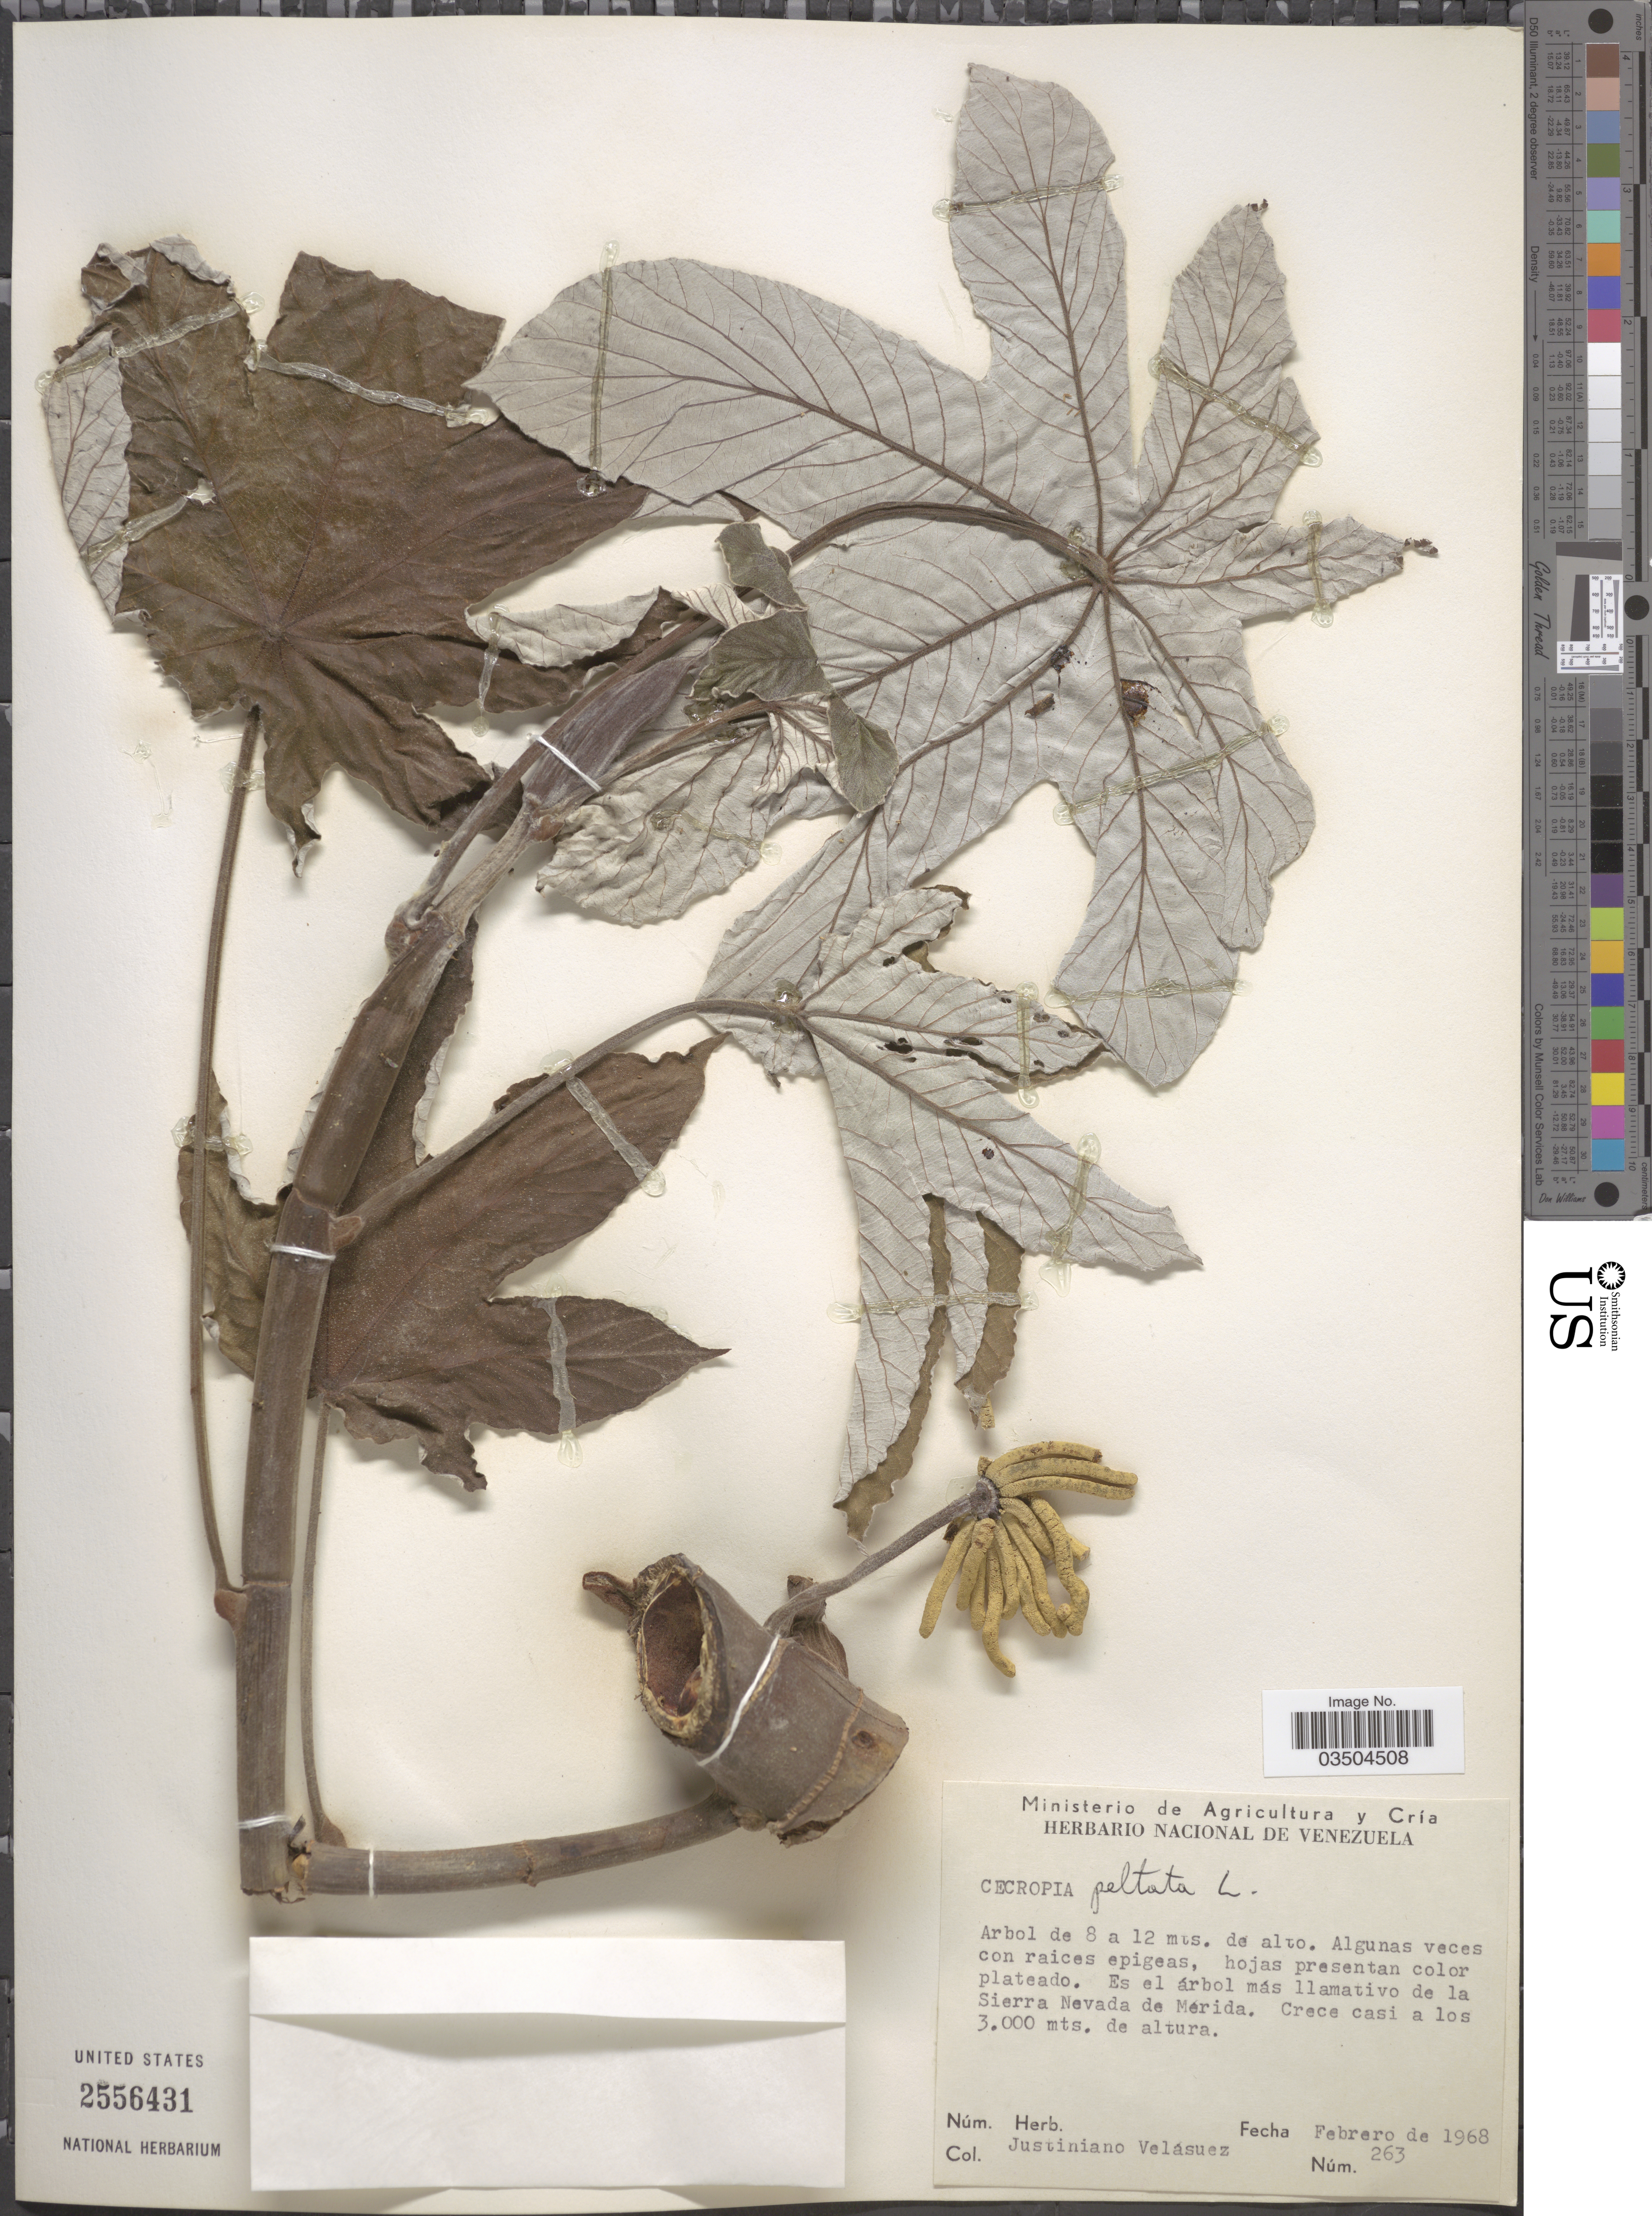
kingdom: Plantae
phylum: Tracheophyta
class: Magnoliopsida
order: Rosales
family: Urticaceae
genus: Cecropia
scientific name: Cecropia peltata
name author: L.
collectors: J. Velasquez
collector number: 263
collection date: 1968-02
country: Venezuela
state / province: Merida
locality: Es el árbol más llamativo de la Sierra Nevada de Mérida.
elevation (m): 3000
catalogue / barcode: US 2556431